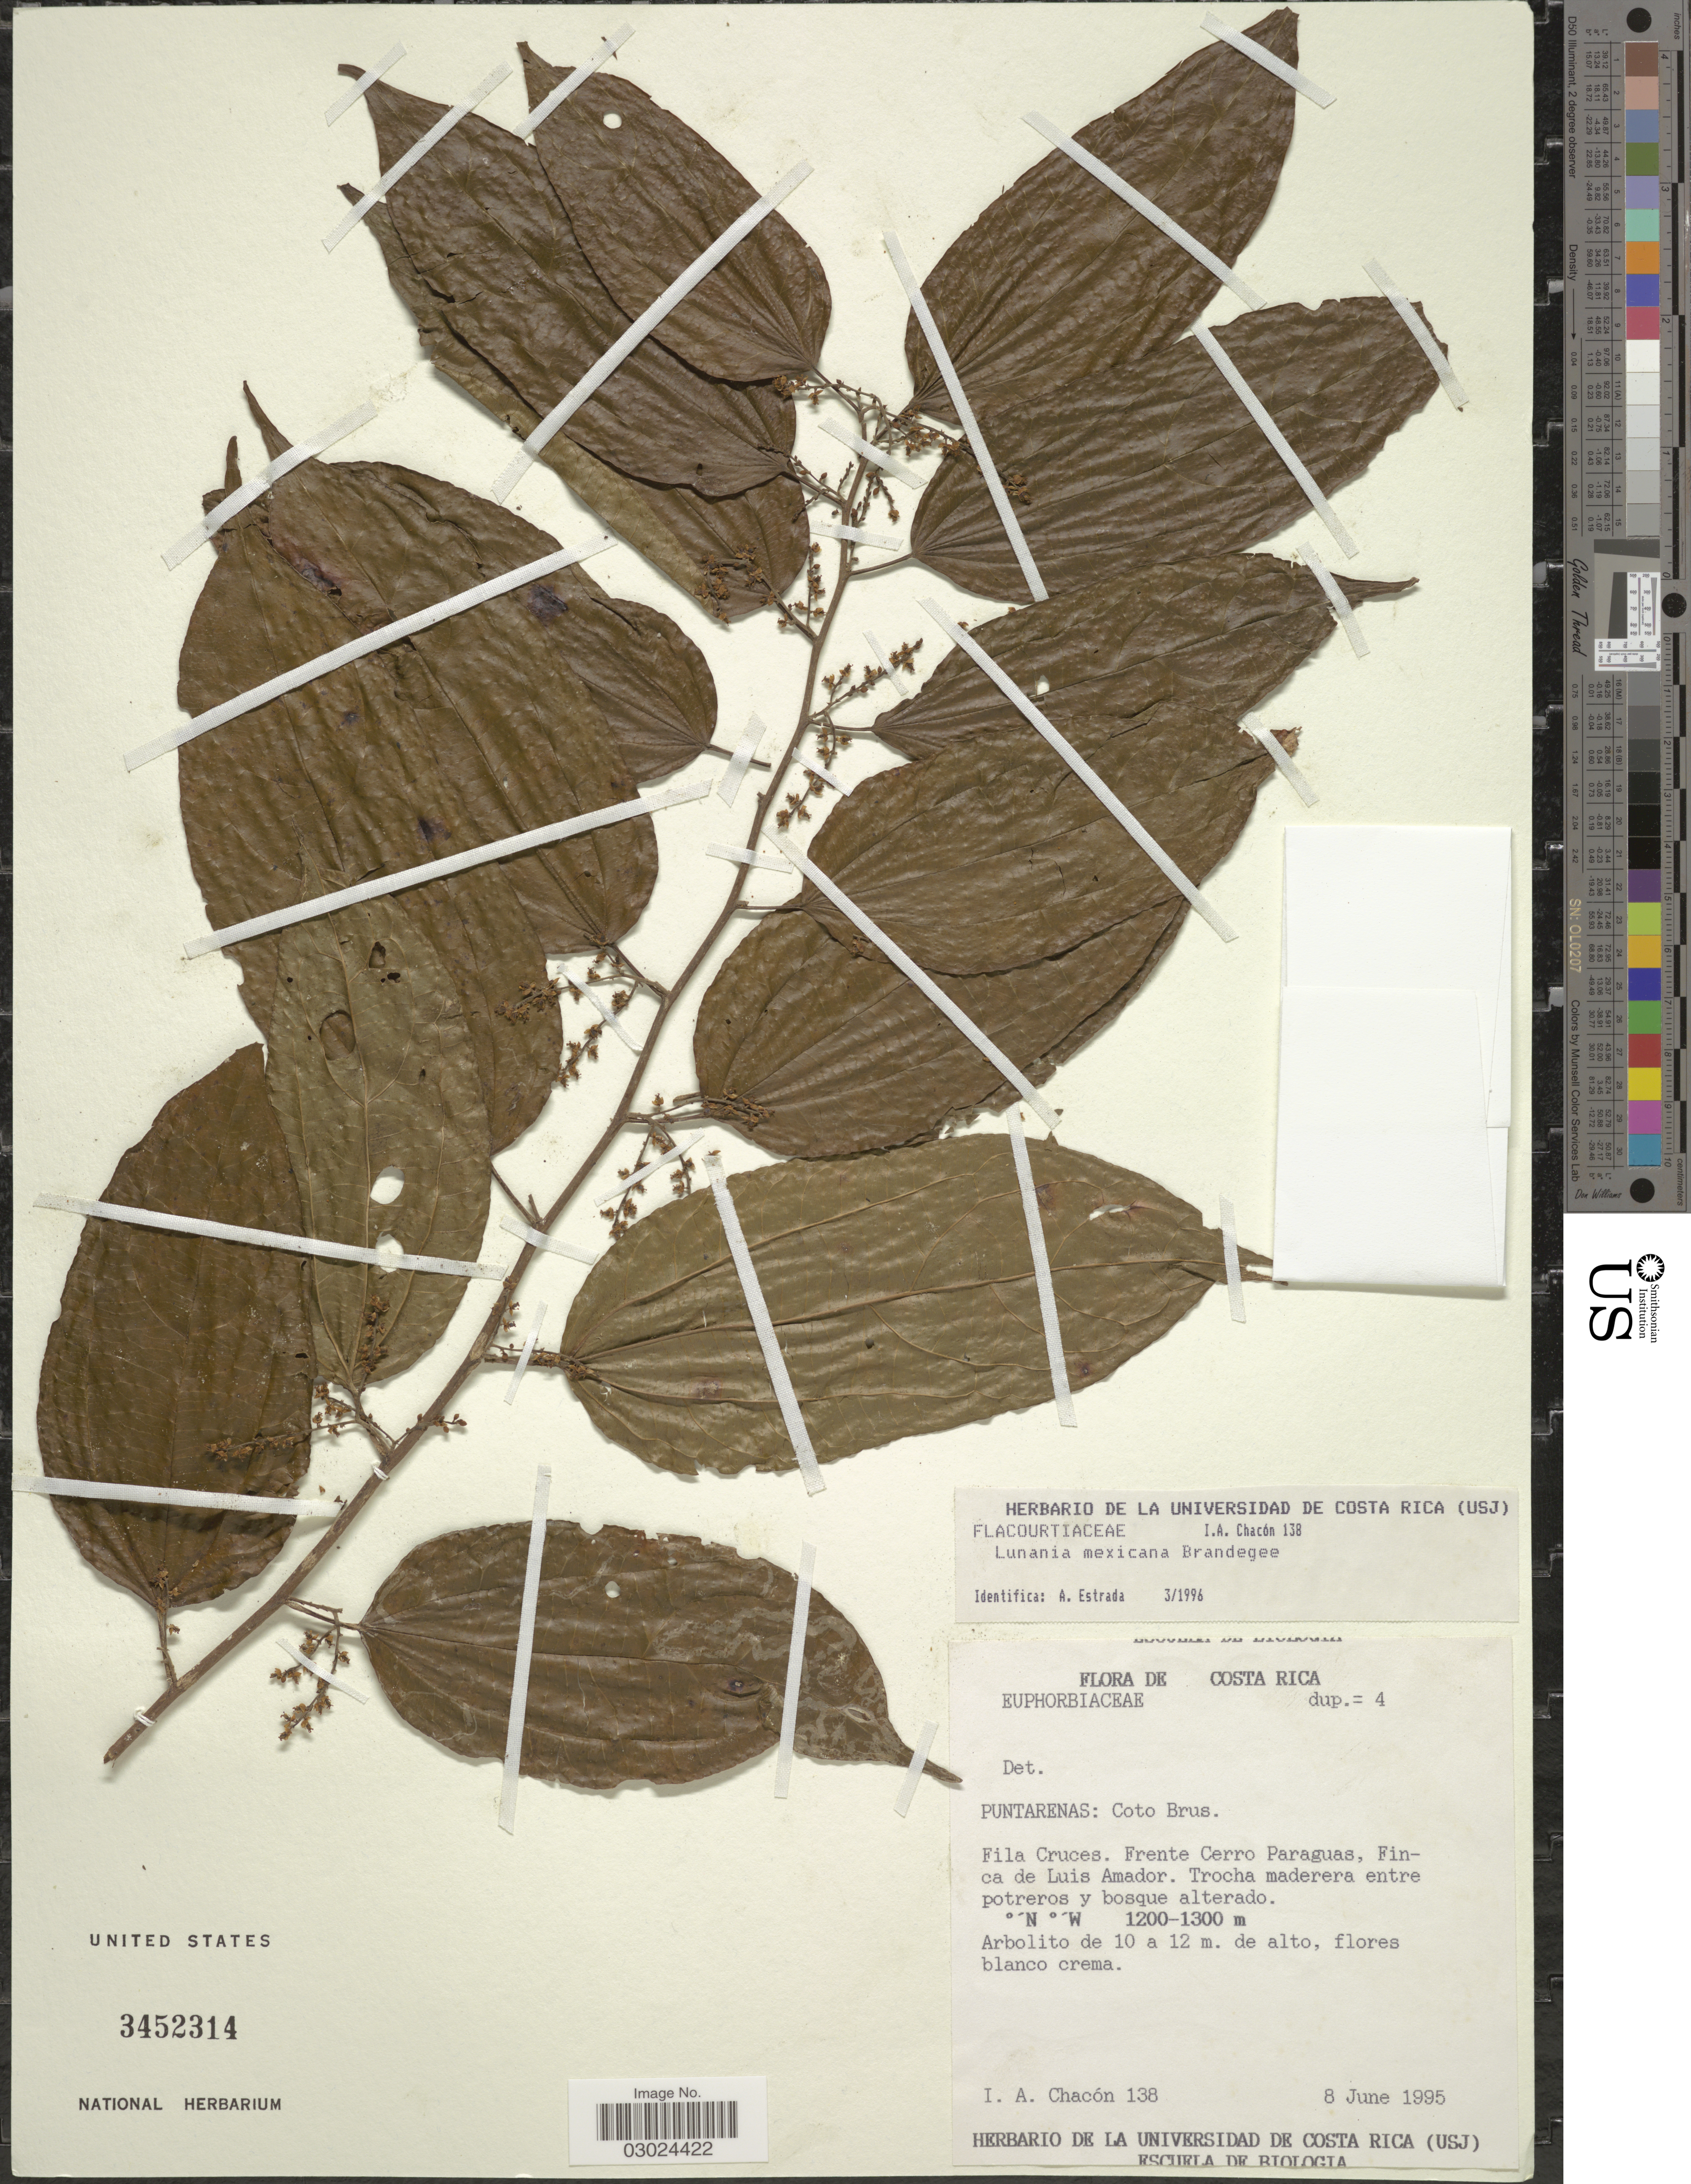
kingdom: Plantae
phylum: Tracheophyta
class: Magnoliopsida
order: Malpighiales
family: Salicaceae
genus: Lunania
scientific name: Lunania mexicana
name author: Brandegee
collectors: I. Chacón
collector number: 138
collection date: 1995-06-08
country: Costa Rica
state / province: Puntarenas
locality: Coto Brus. Fila Cruces. Frente Cerro Paraguas, Finca de Luis Amador.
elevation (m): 1200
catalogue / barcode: US 3452314